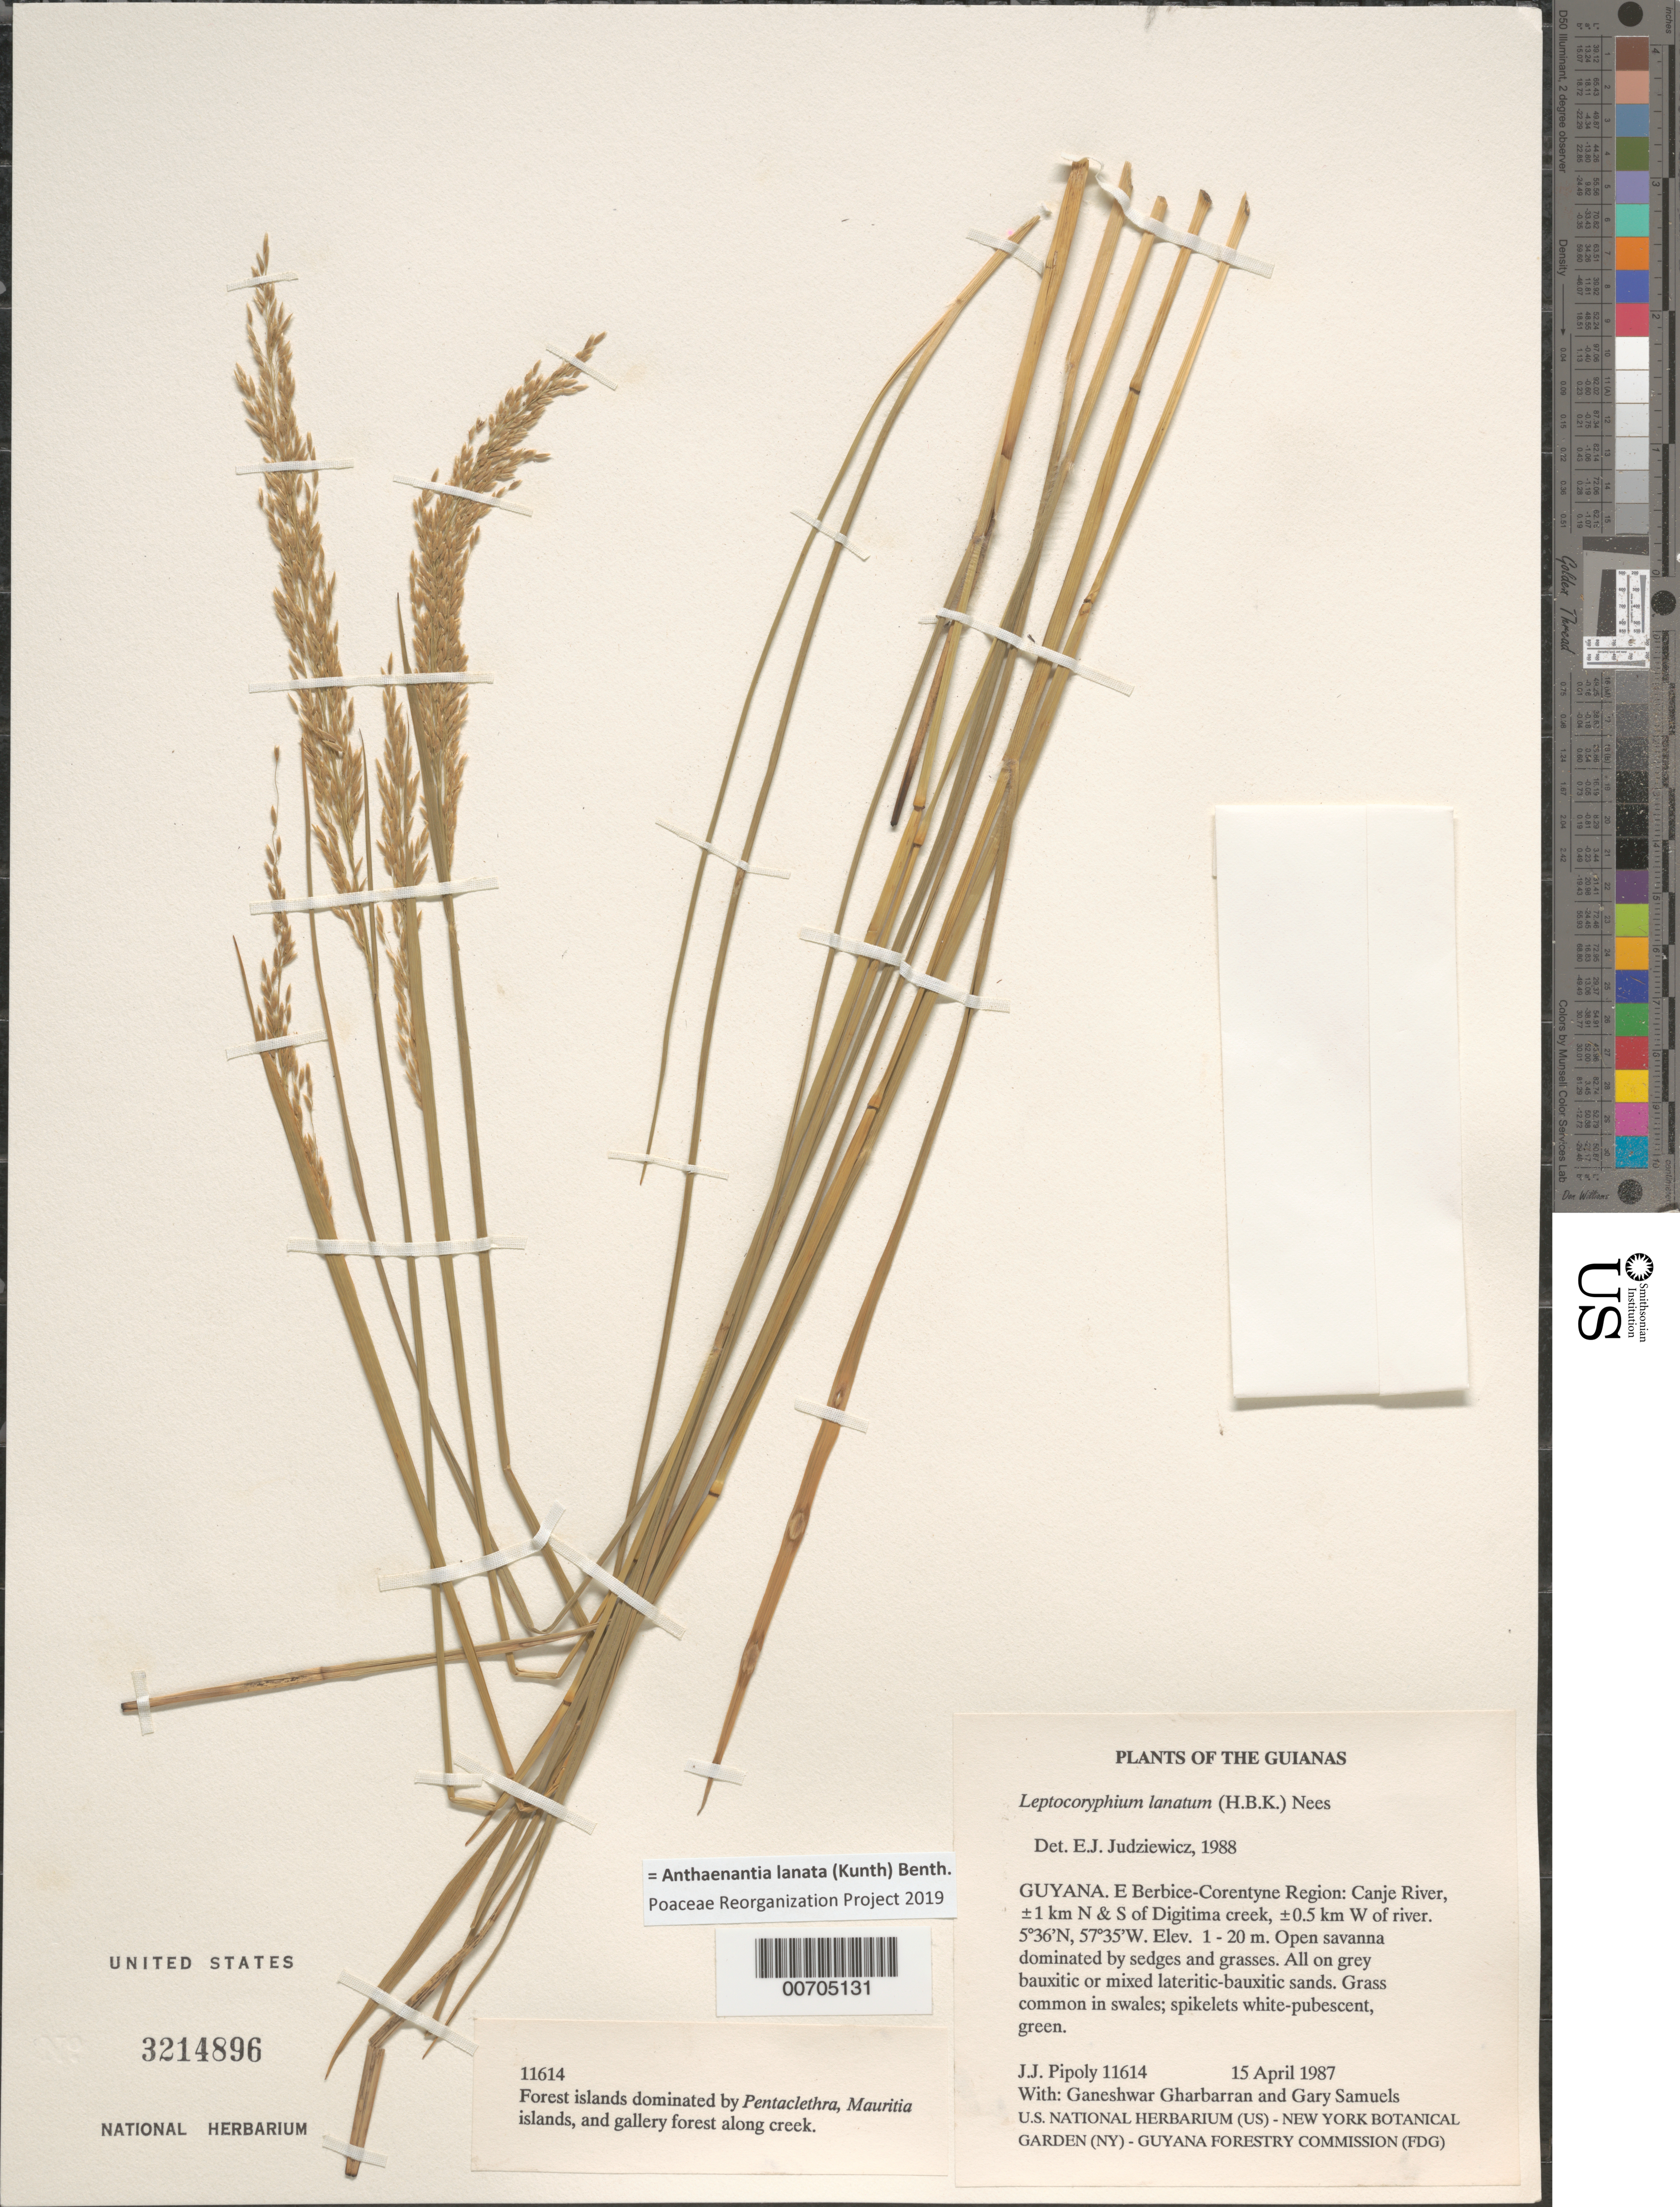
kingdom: Plantae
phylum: Tracheophyta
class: Liliopsida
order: Poales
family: Poaceae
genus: Leptocoryphium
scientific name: Leptocoryphium lanatum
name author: (Kunth) Nees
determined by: Judziewicz, E. J.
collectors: J. J. Pipoly, G. Gharbarran & G. Samuels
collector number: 11614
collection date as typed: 15 April 1987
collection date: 1987-04-15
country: Guyana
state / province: E. Berbice-Corentyne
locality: Canje River, ±1 km N & S of Digitima creek, ±0.5 km W of river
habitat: Open savanna dominated by sedges and grasses. All on grey bauxitic or mixed lateritic-bauxitic sands. Forest islands dominated by Pentaclethra, Mauritia islands, and gallery forest along creek.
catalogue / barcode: US 3214896